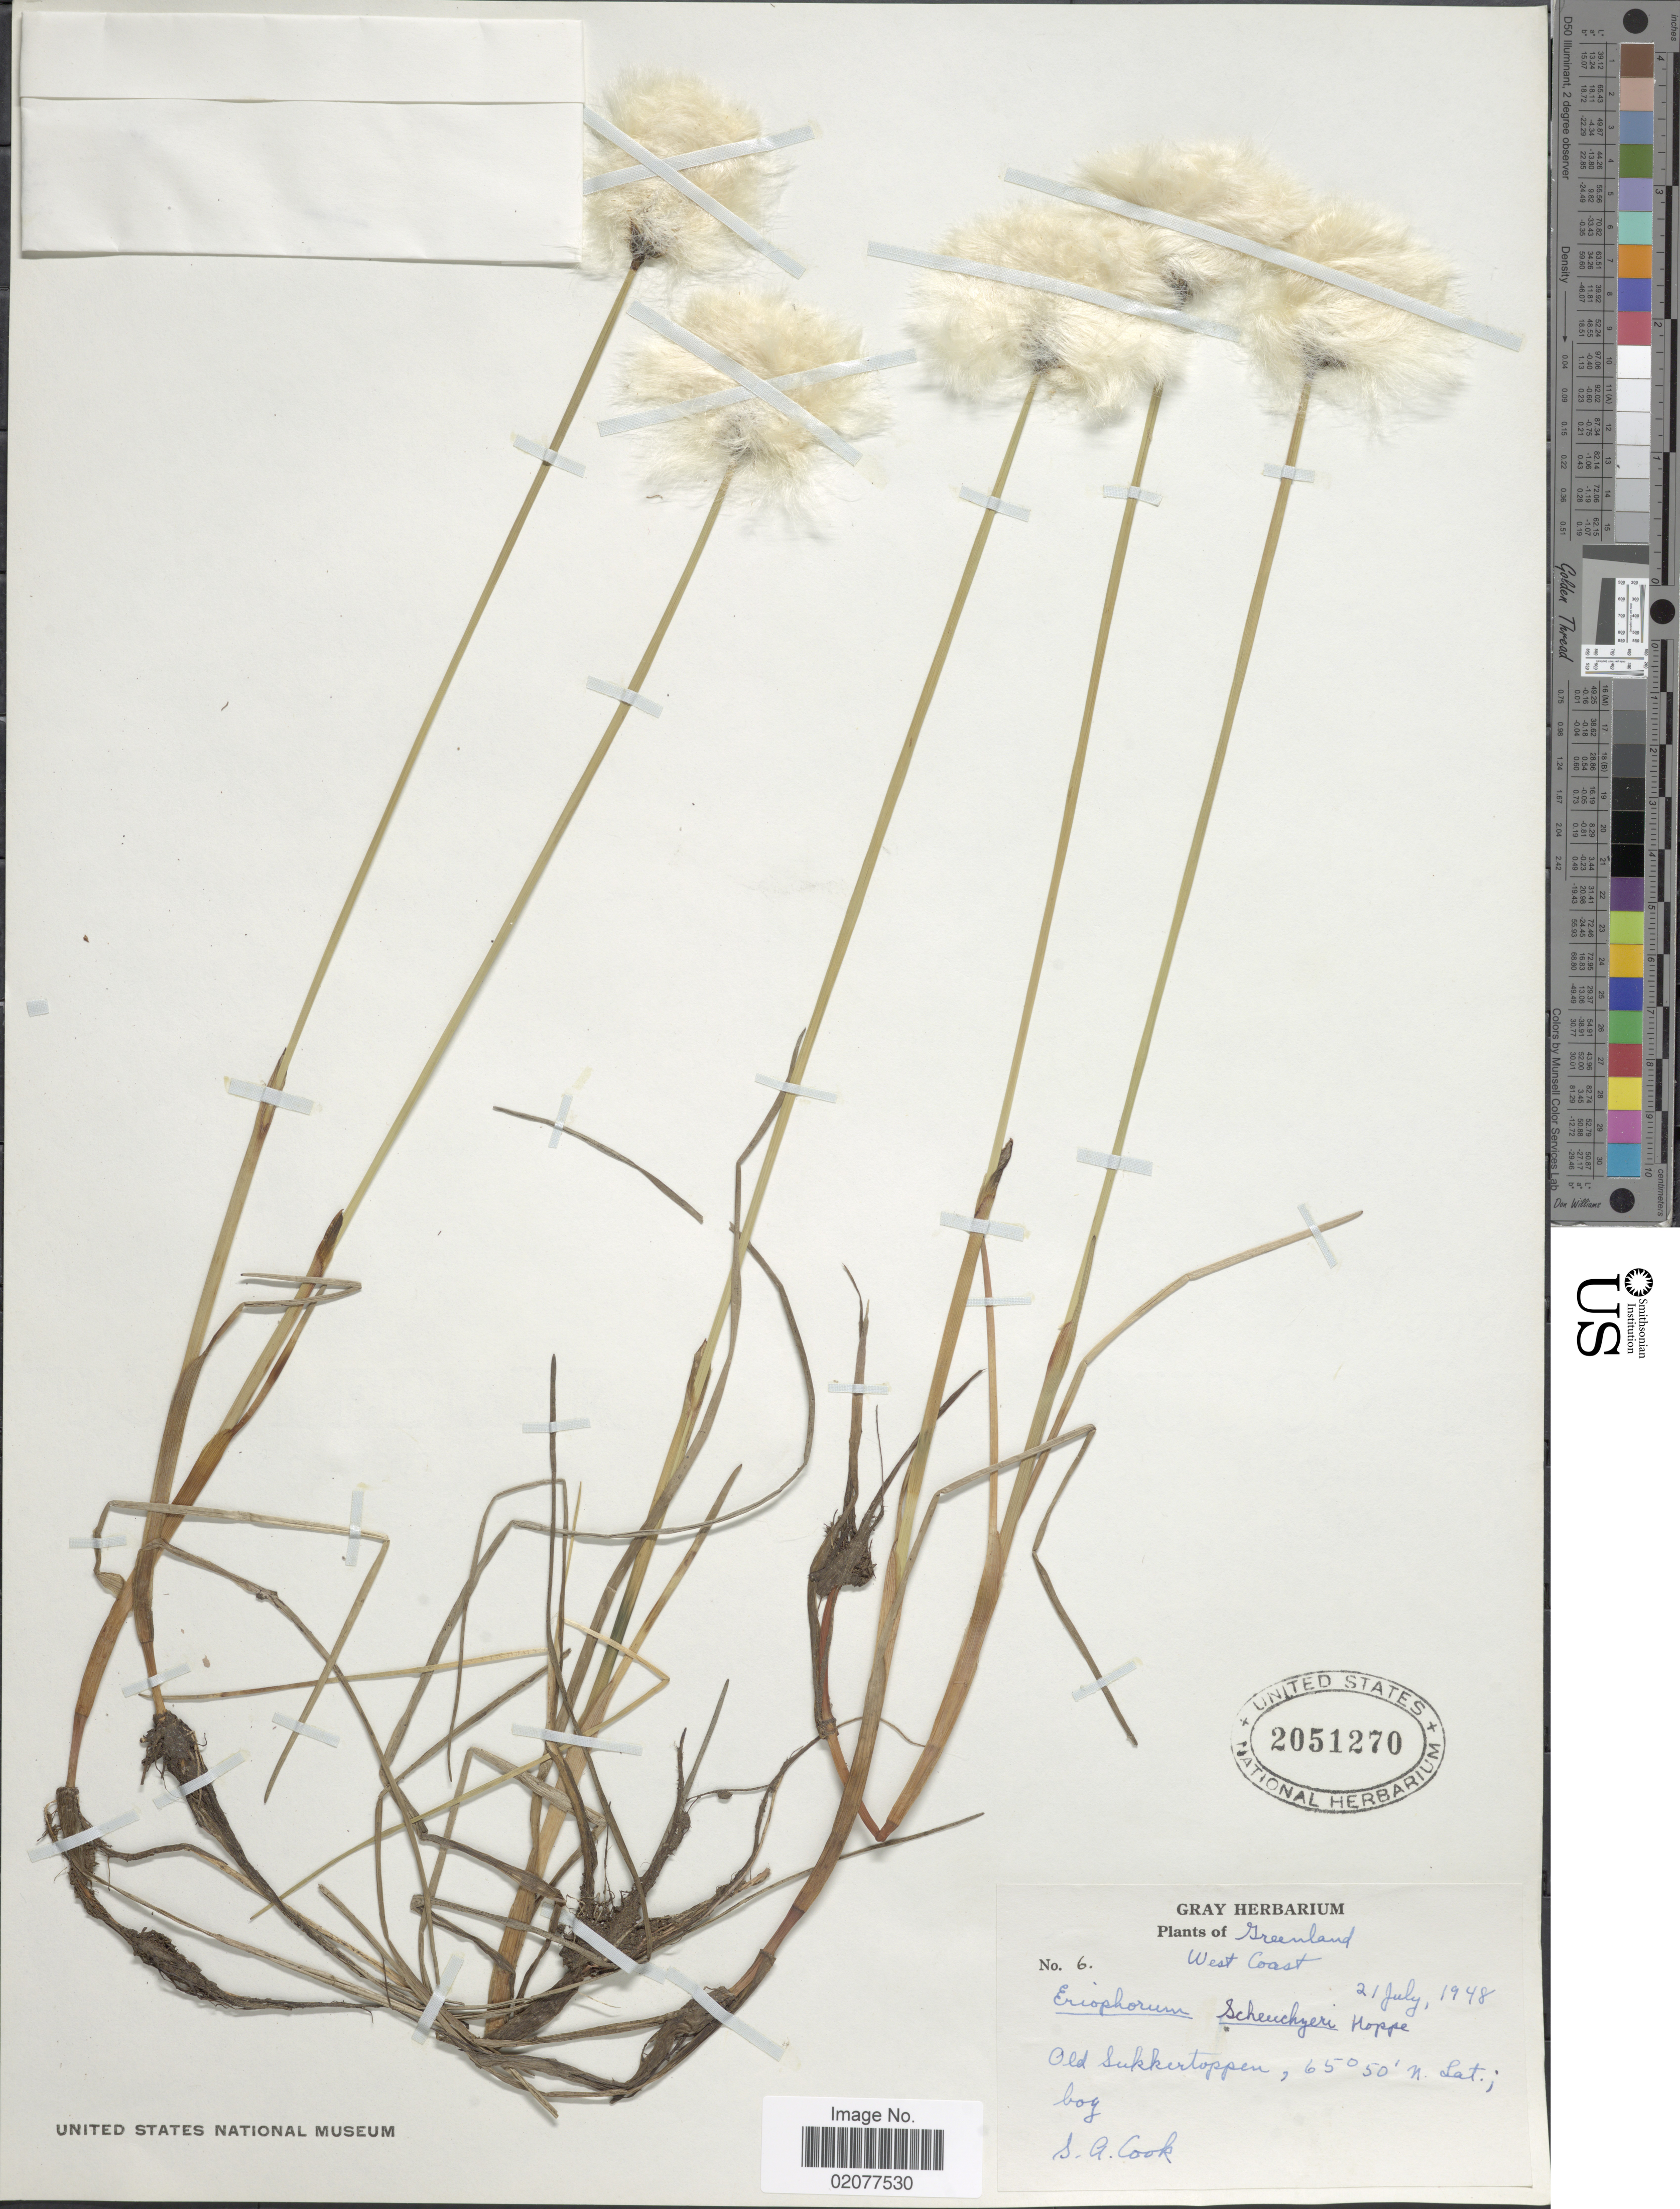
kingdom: Plantae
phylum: Tracheophyta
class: Liliopsida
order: Poales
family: Cyperaceae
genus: Eriophorum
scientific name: Eriophorum scheuchzeri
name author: Hoppe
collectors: S. A. Cook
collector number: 6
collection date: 1948-07-21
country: Greenland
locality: West Coast, Greenland. Old Sukkertoppen.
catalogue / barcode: US 2051270